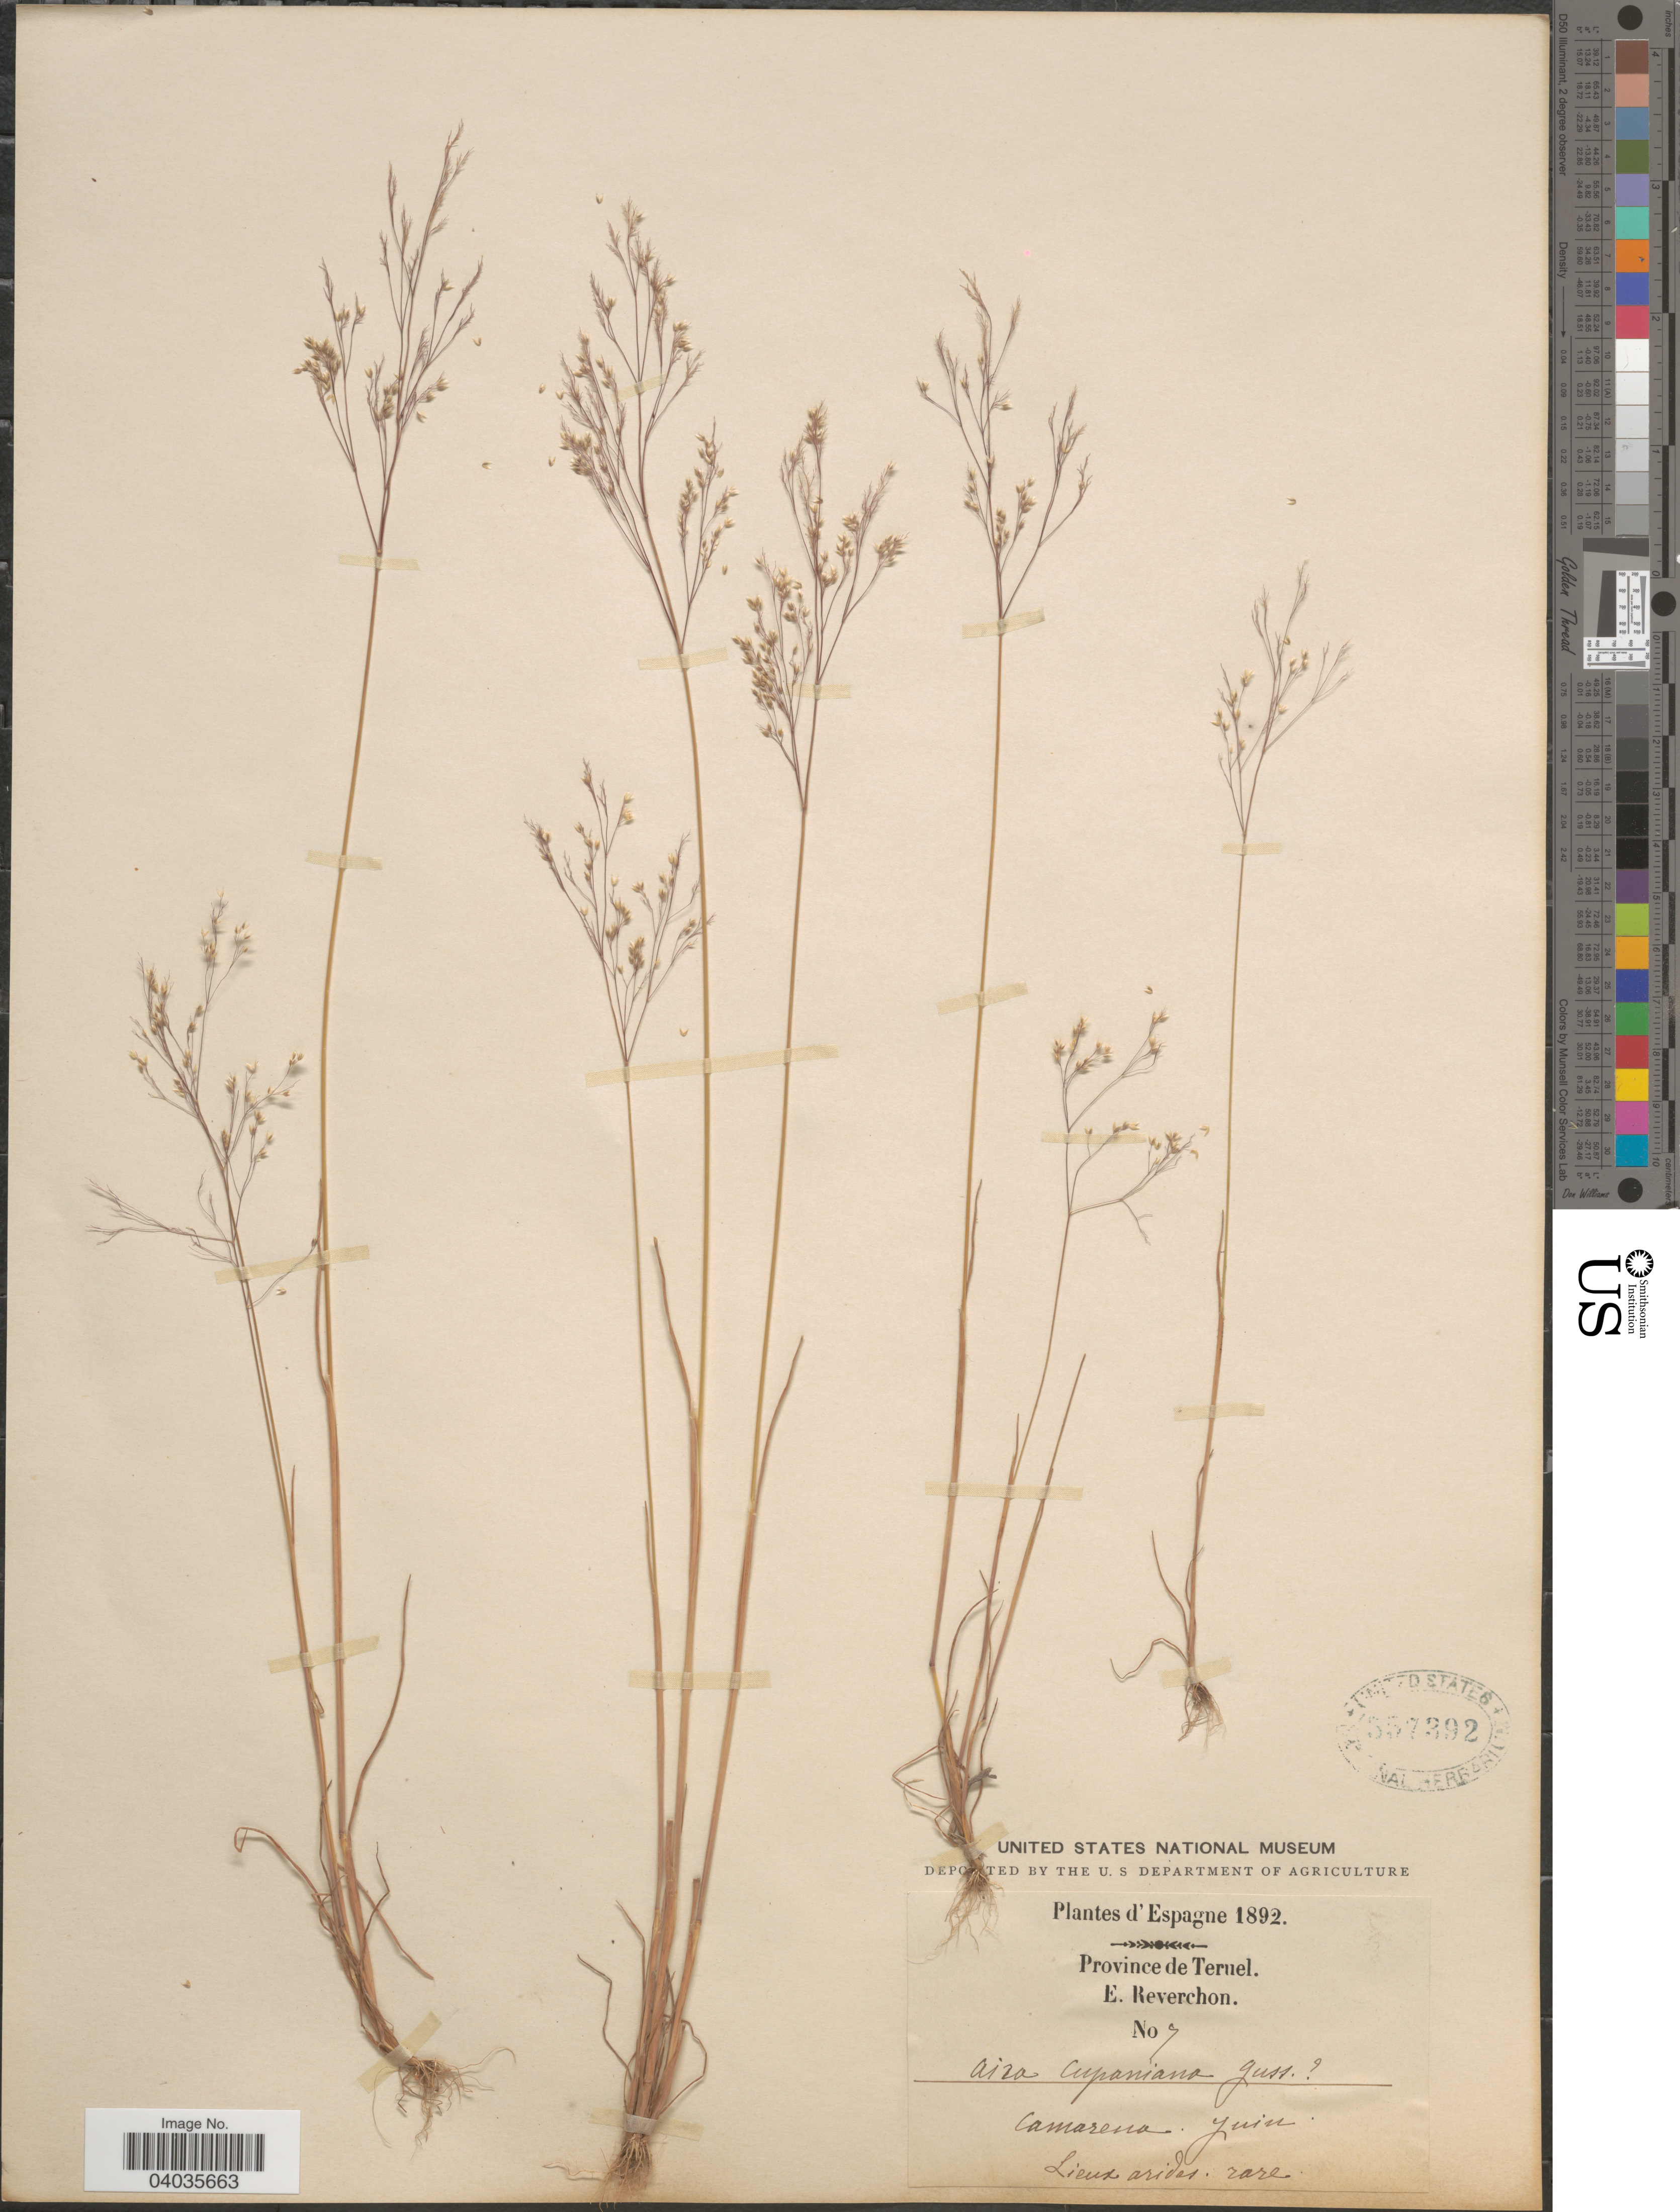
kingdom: Plantae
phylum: Tracheophyta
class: Liliopsida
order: Poales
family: Poaceae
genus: Aira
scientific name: Aira cupaniana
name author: Gussone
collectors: E. Reverchon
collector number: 7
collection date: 1892-06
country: Spain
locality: Province de Teruel. Camarena.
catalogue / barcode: US 557392